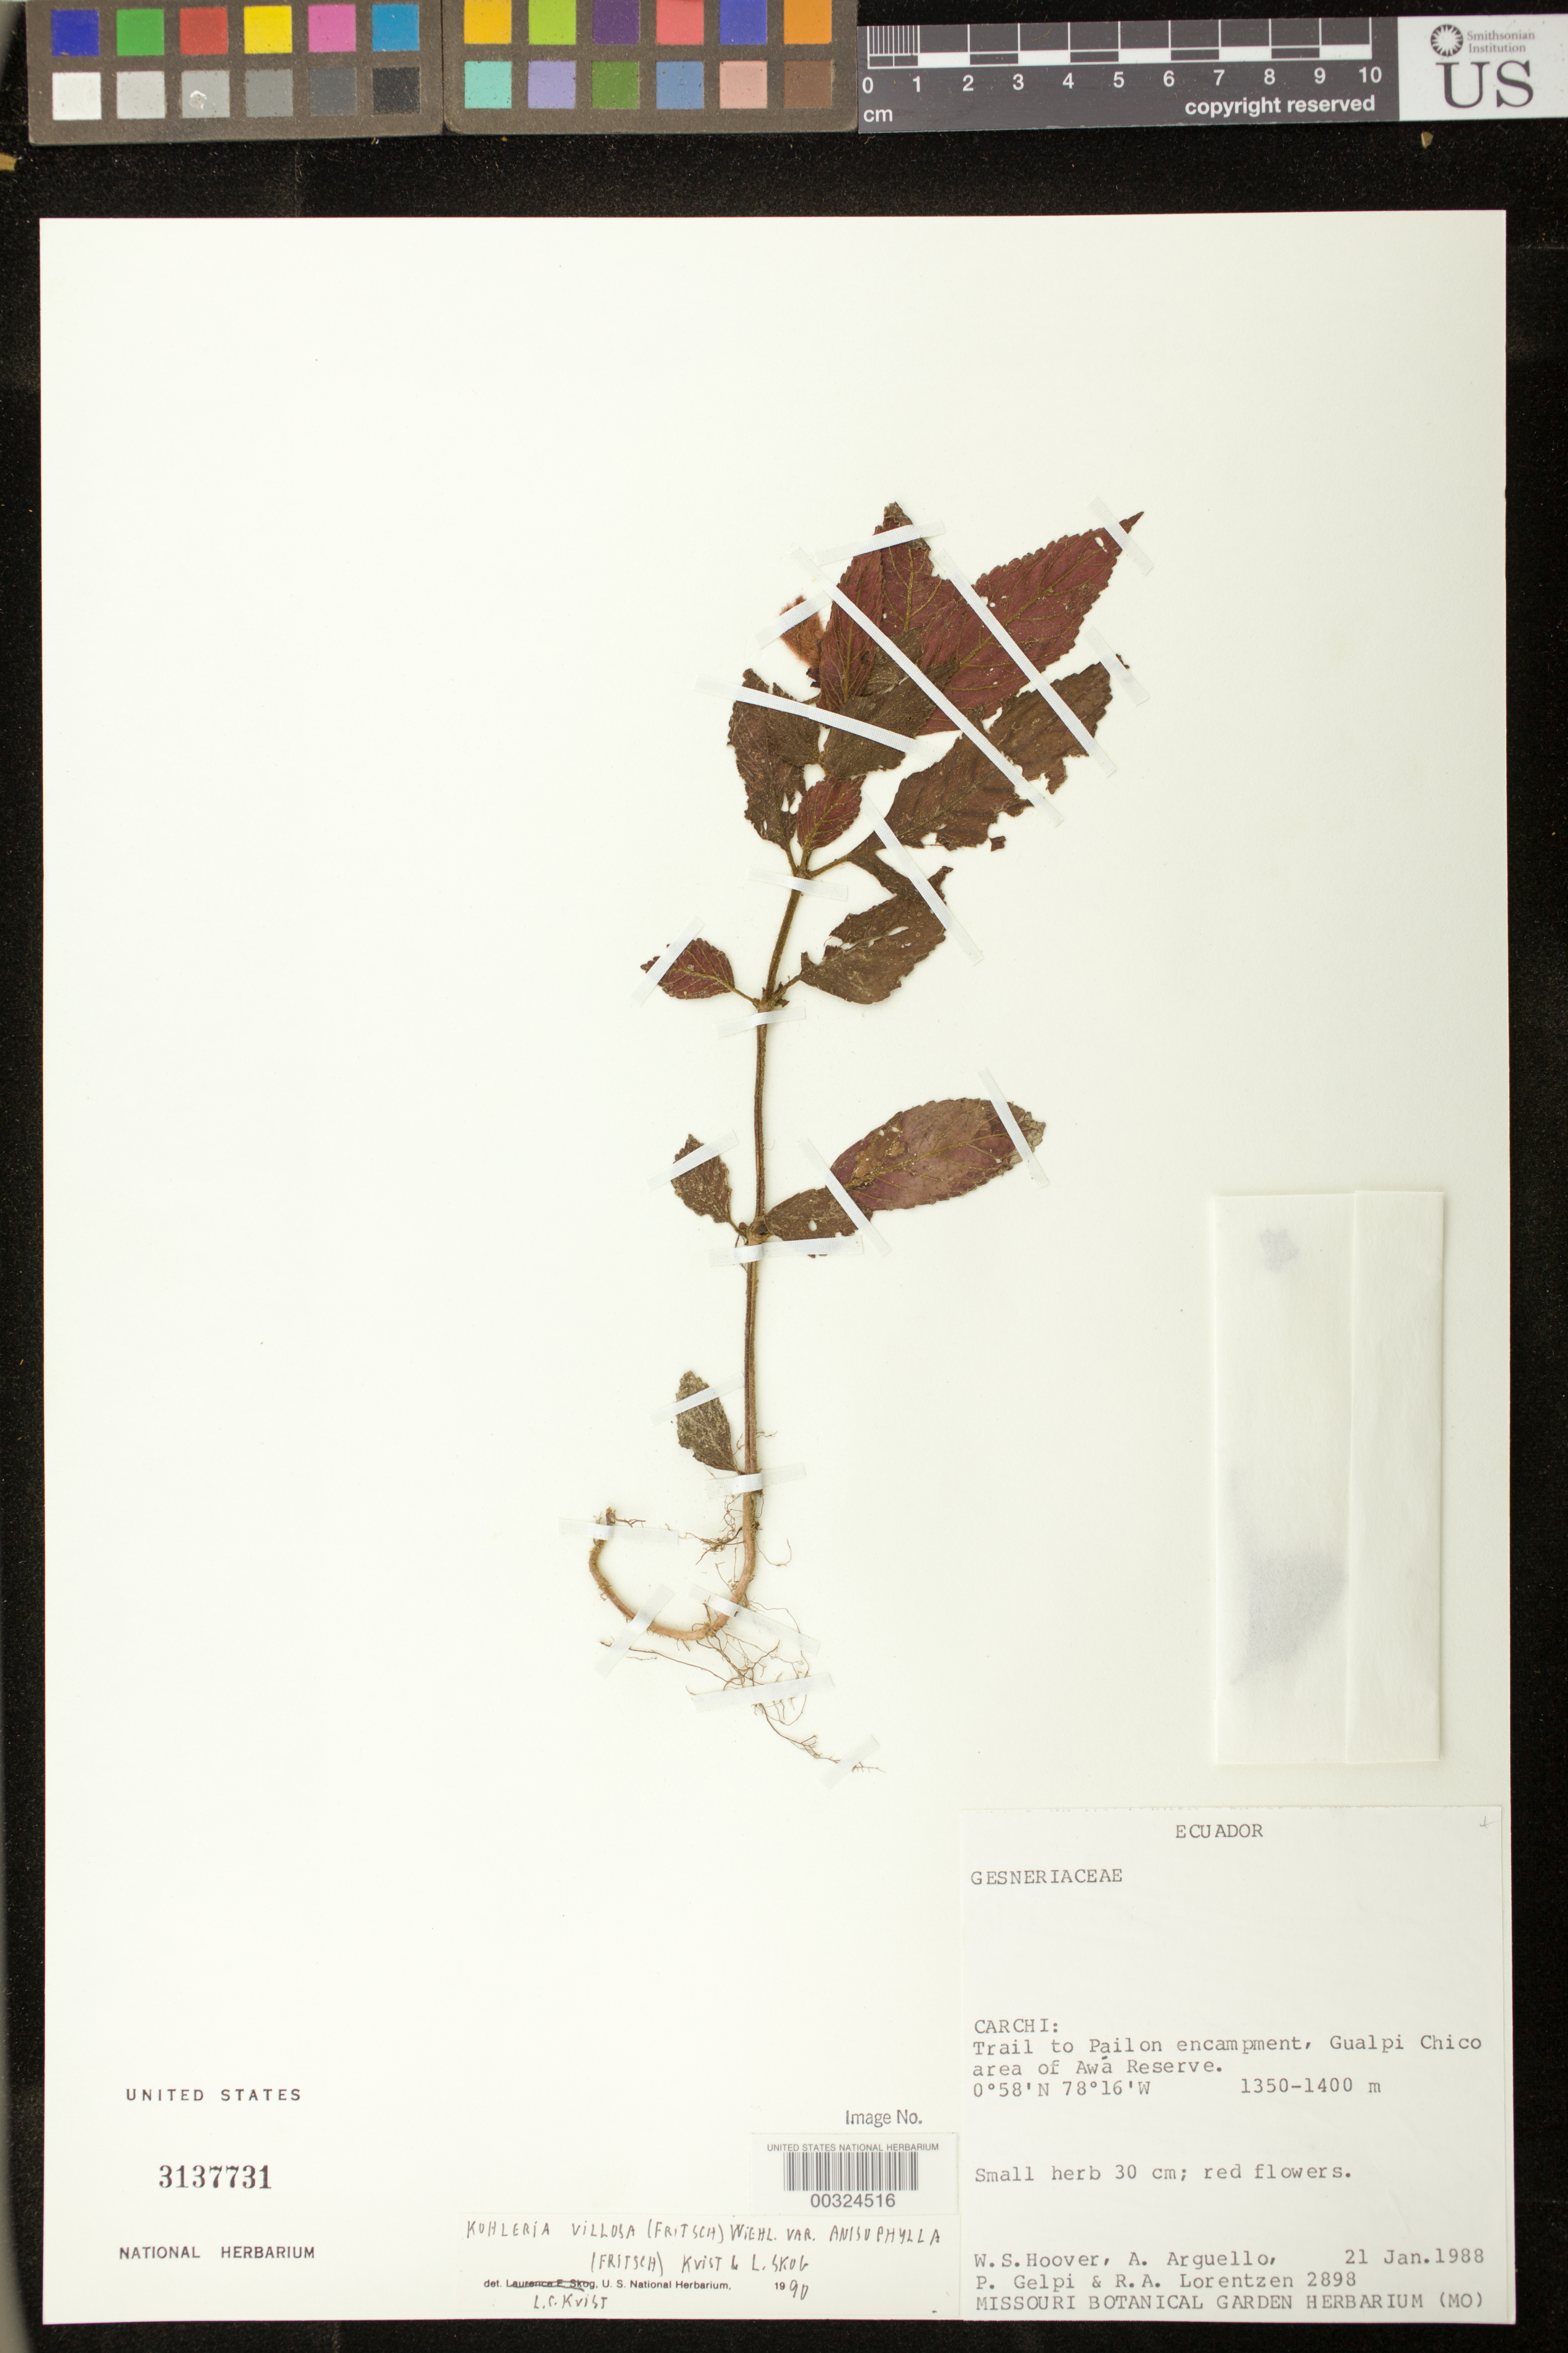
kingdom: Plantae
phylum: Tracheophyta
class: Magnoliopsida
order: Lamiales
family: Gesneriaceae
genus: Kohleria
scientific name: Kohleria anisophylla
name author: (Fritsch) Wiehler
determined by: Skog, Laurence E.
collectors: W. S. Hoover, A. Arguello, P. Gelpi & R. Lorentzen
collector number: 2898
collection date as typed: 21 Jan 1988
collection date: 1988-01-21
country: Ecuador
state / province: Carchi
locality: Trail to Pailon encampment, Gualpi Chico area of Awa Reserve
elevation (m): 1350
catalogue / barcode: US 3137731